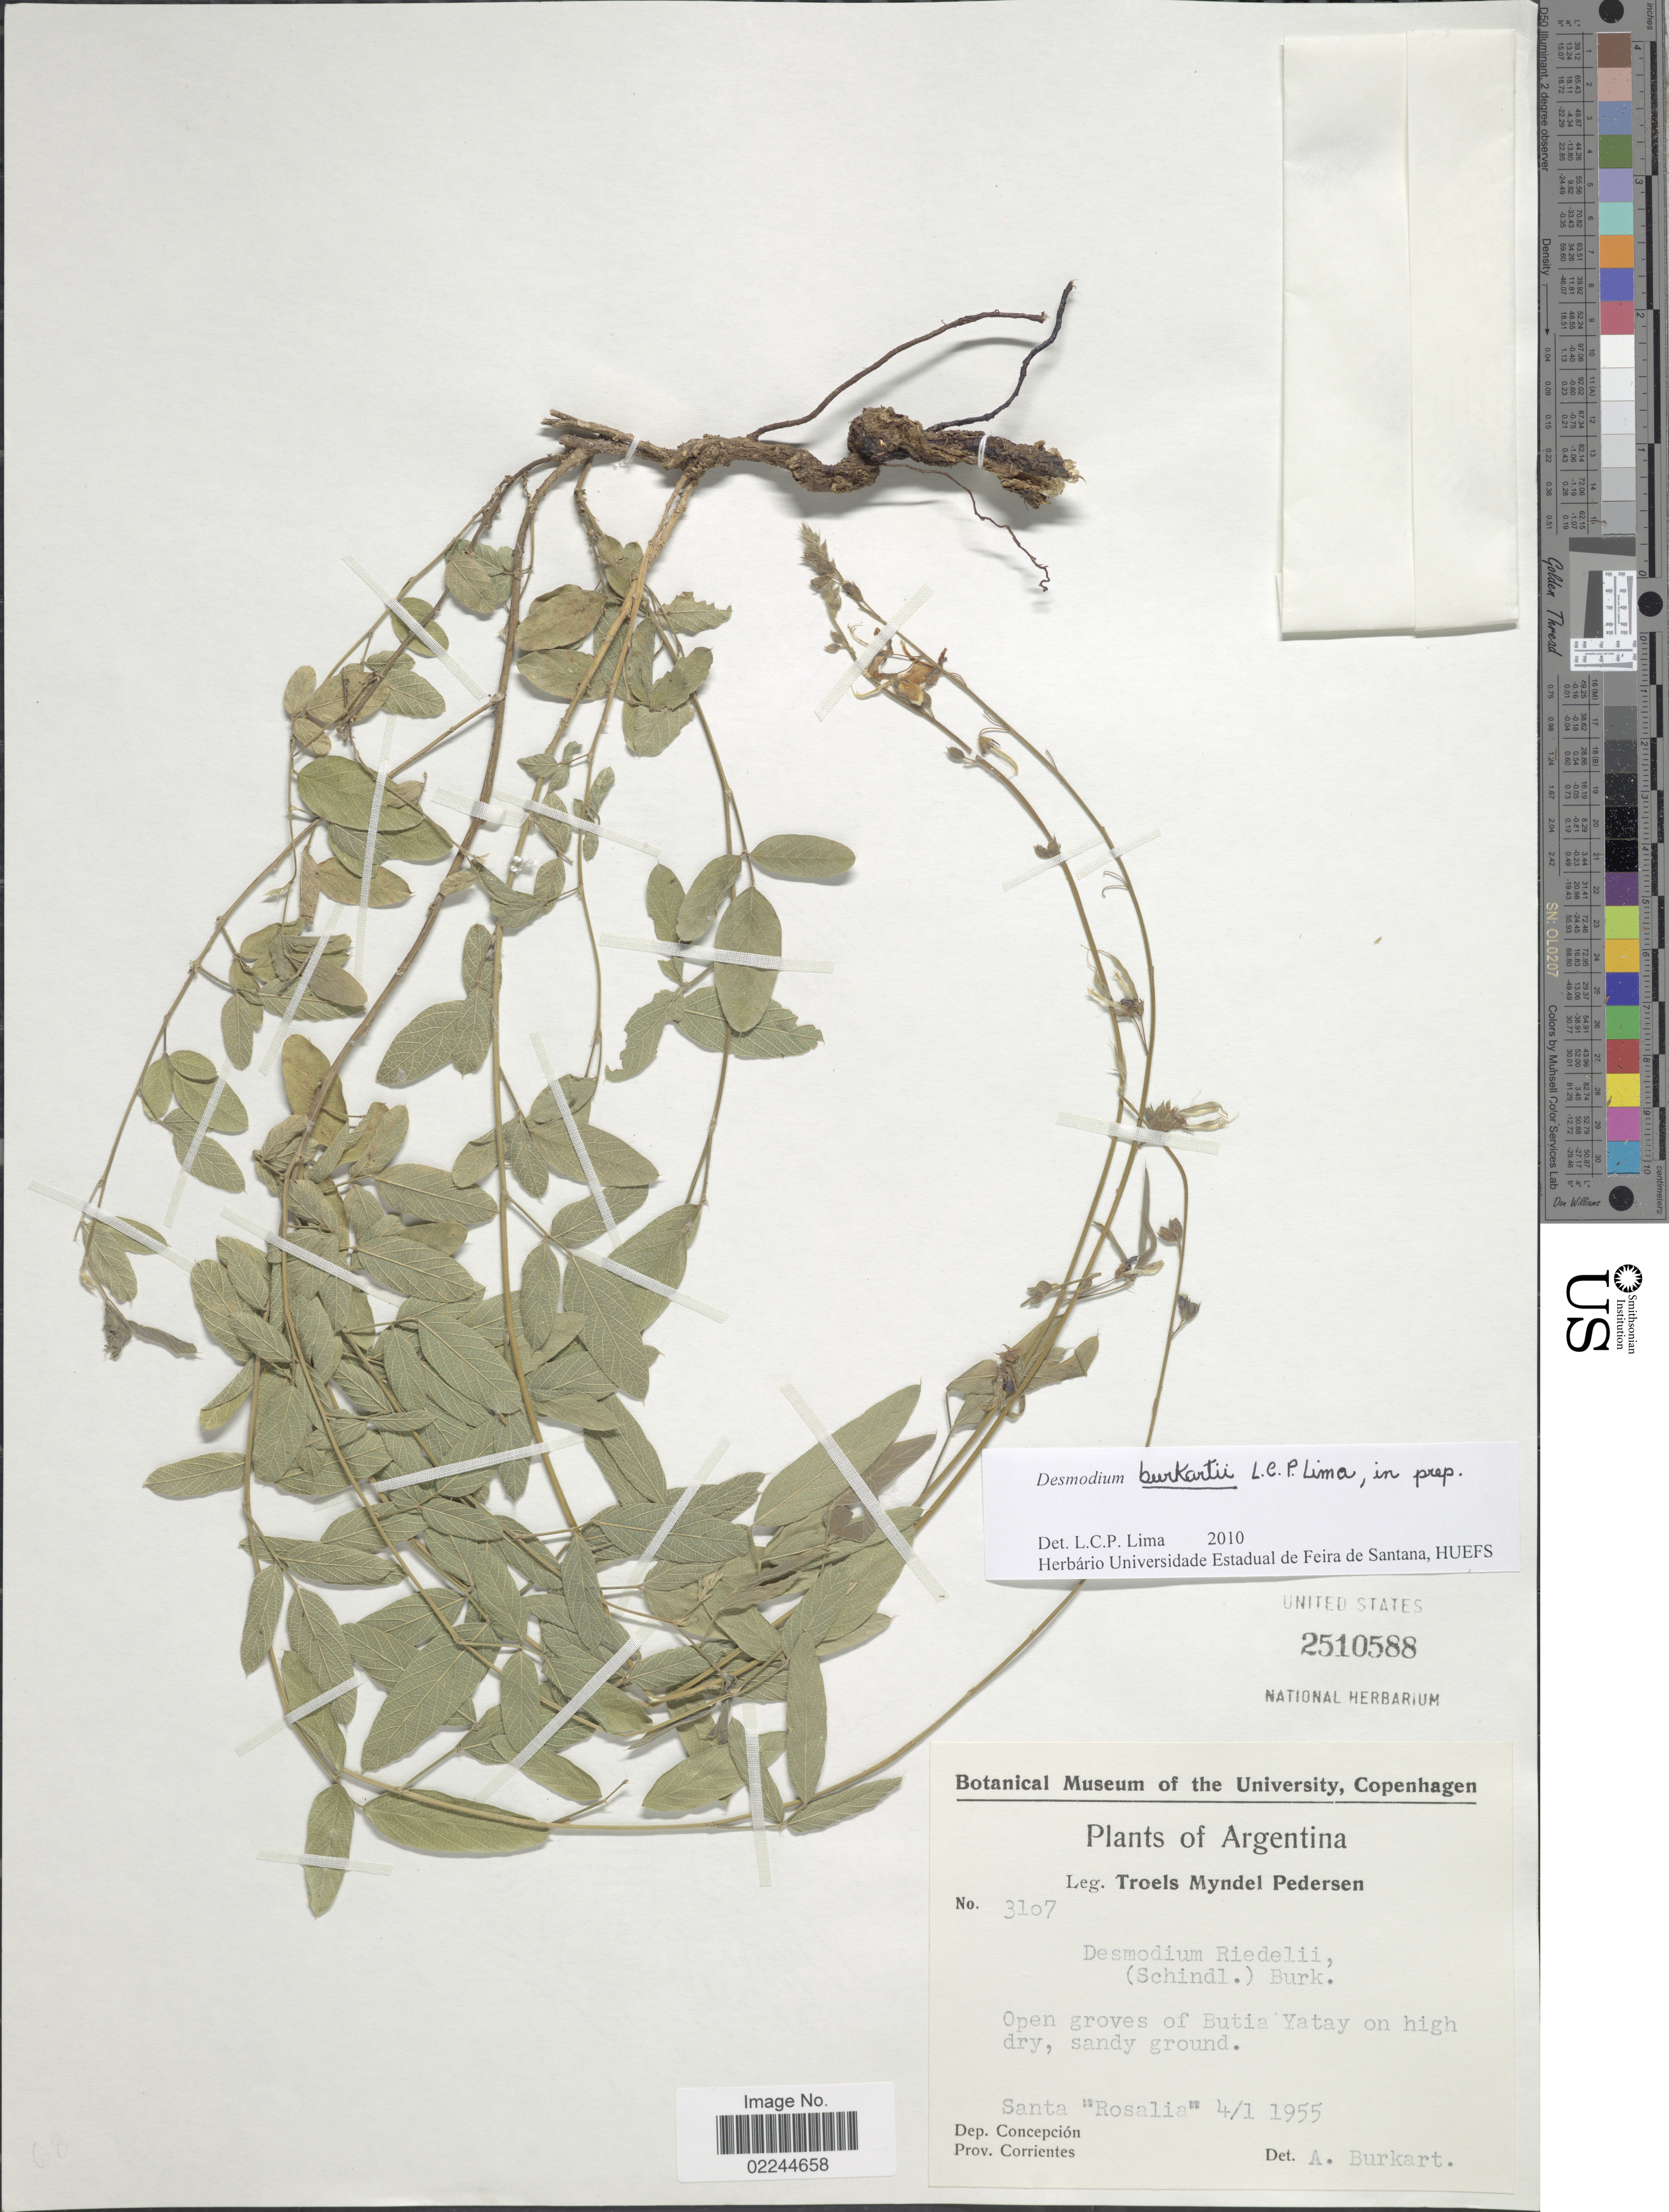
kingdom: Plantae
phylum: Tracheophyta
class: Magnoliopsida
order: Fabales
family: Fabaceae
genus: Desmodium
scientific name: Desmodium burkartii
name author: L. C. P. Lima & Vanni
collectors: T. Pederson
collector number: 3107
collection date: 1955-01-04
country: Argentina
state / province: Corrientes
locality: Open groves of Butia Yatay, Santa Rosalia, Dep. Concepcion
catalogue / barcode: US 2510588